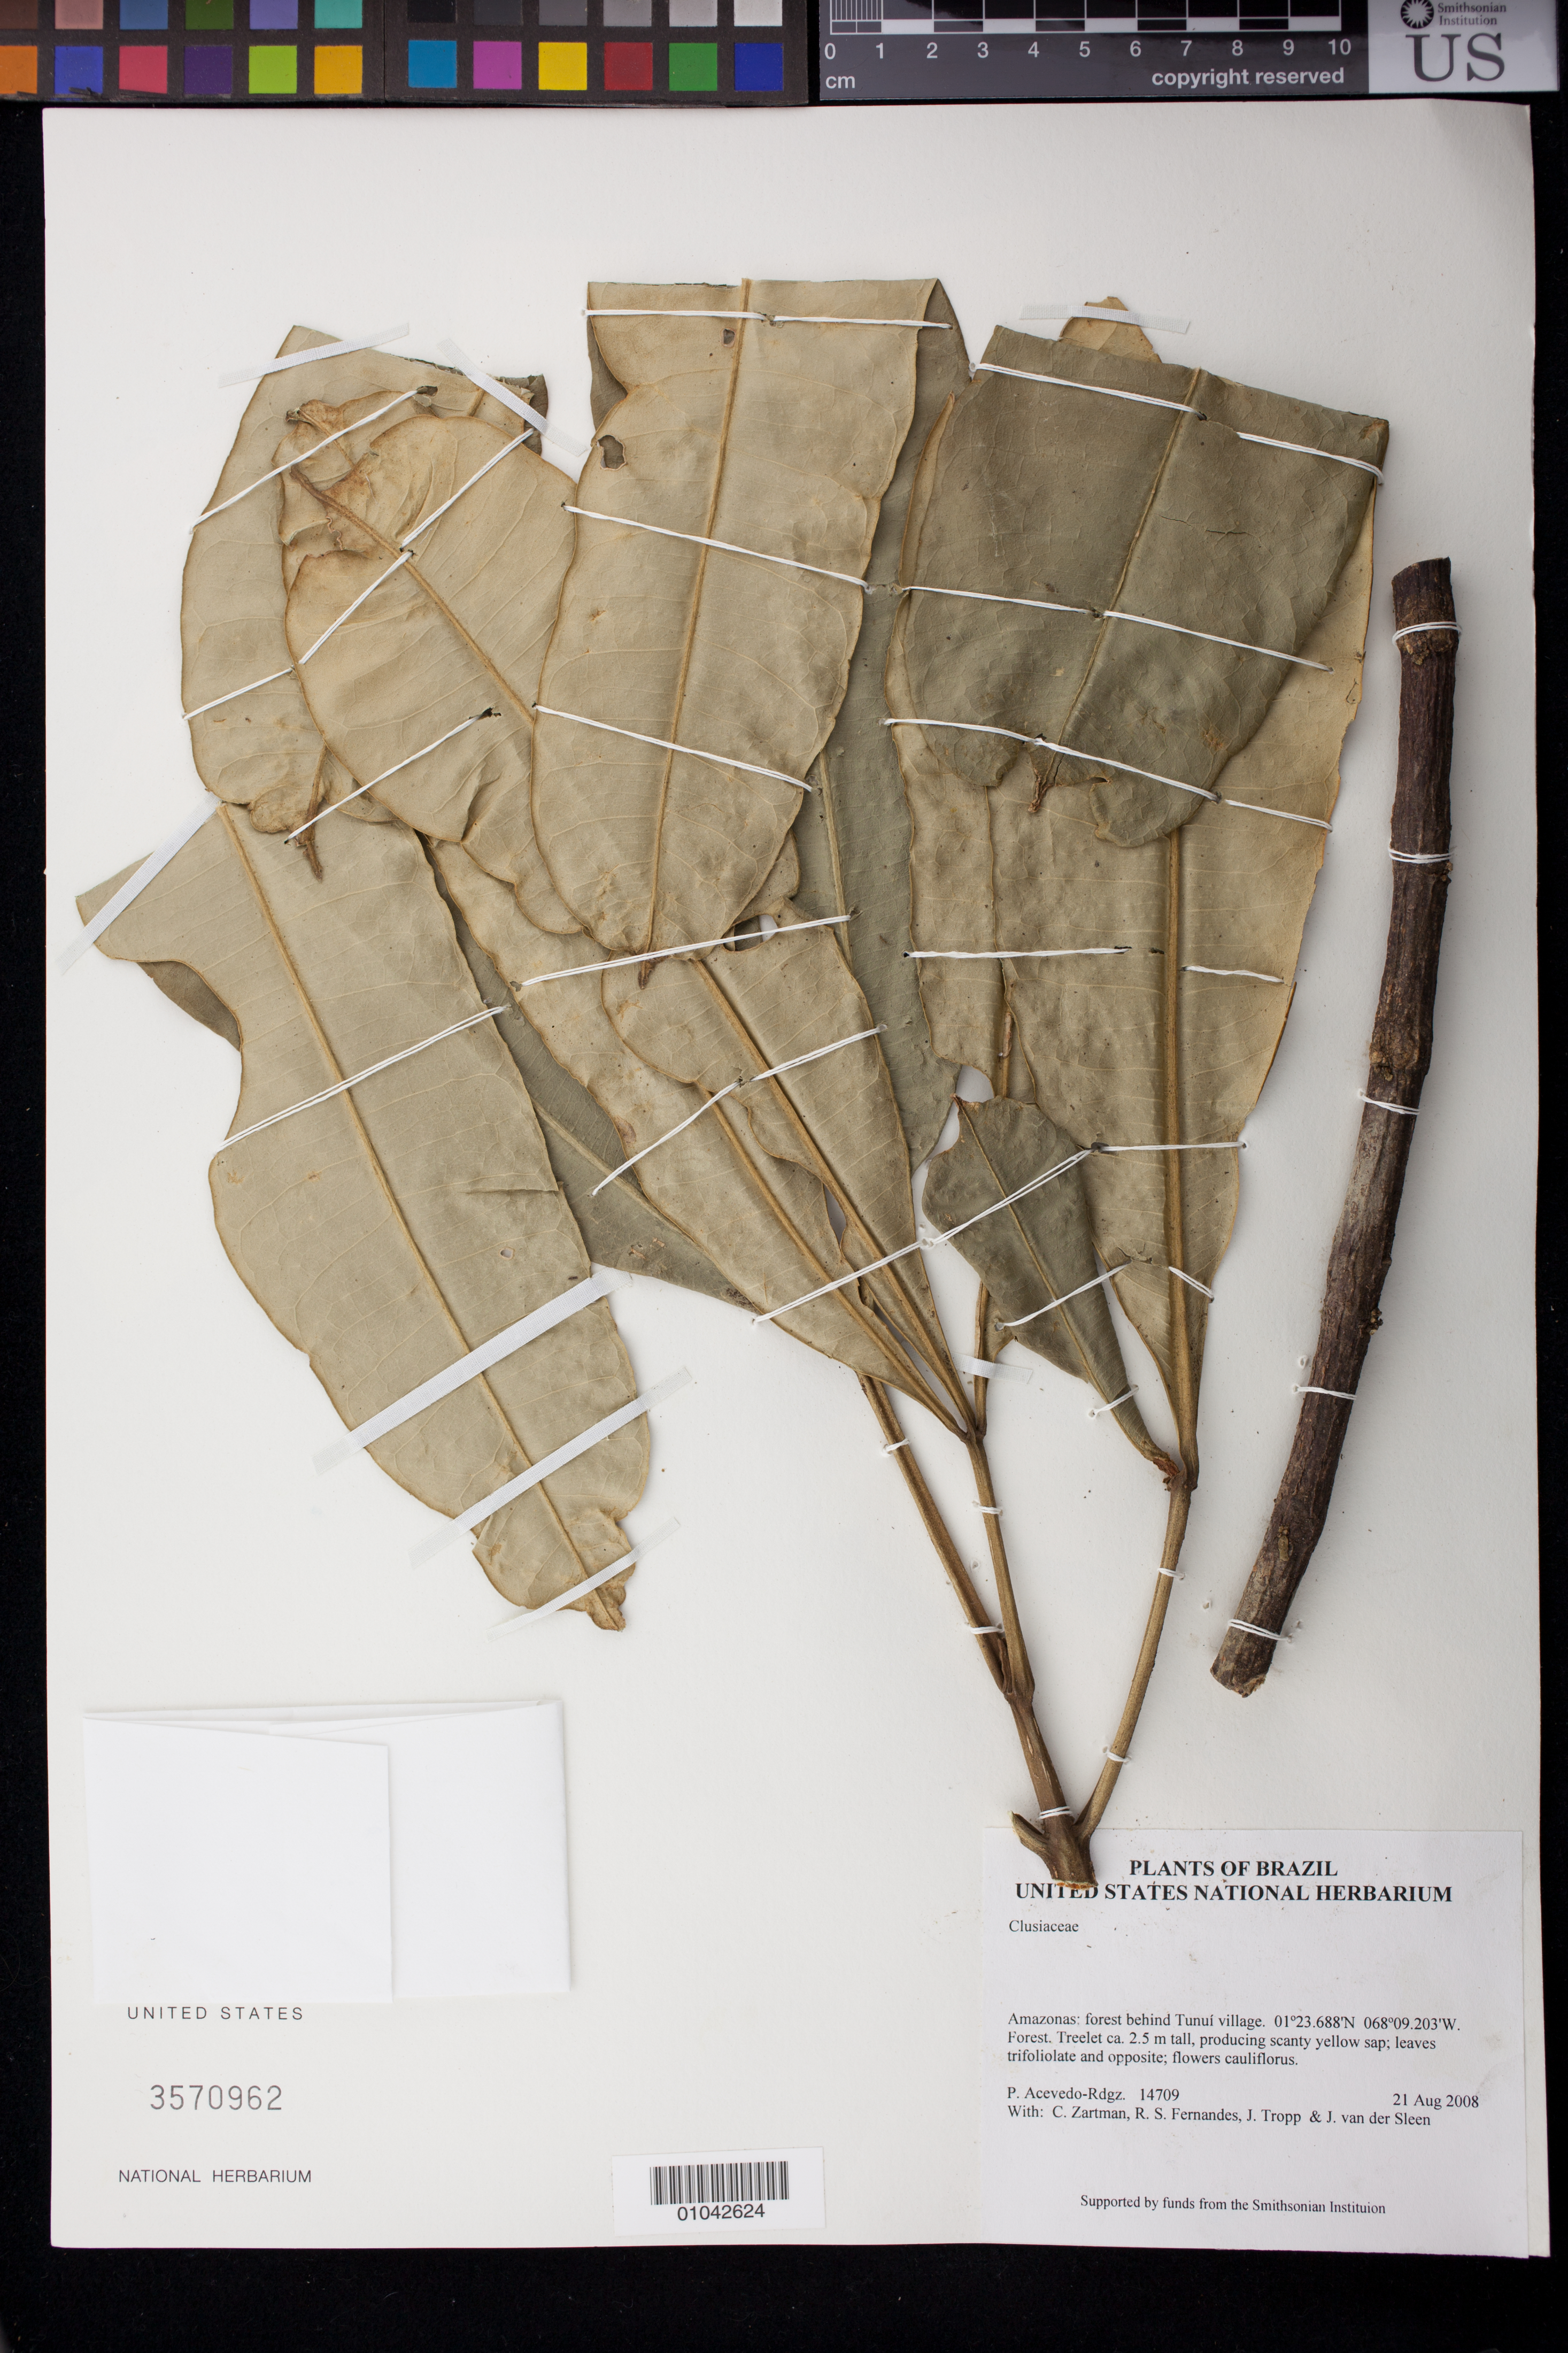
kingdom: Plantae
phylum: Tracheophyta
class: Magnoliopsida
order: Sapindales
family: Rutaceae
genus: Raputia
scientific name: Raputia maroana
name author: (R.S. Cowan) Kallunki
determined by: Strong, M. T., (US), Smithsonian Institution - National Museum of Natural History (UNITED STATES)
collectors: P. Acevedo-Rodr., C. Zartman, R. Fernandes, J. Tropp & J. Sleen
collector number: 14709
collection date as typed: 21 Aug 2008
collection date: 2008-08-21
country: Brazil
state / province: Amazonas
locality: Amazonas: forest behind Tunuí village.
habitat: Forest.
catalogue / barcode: US 3570962